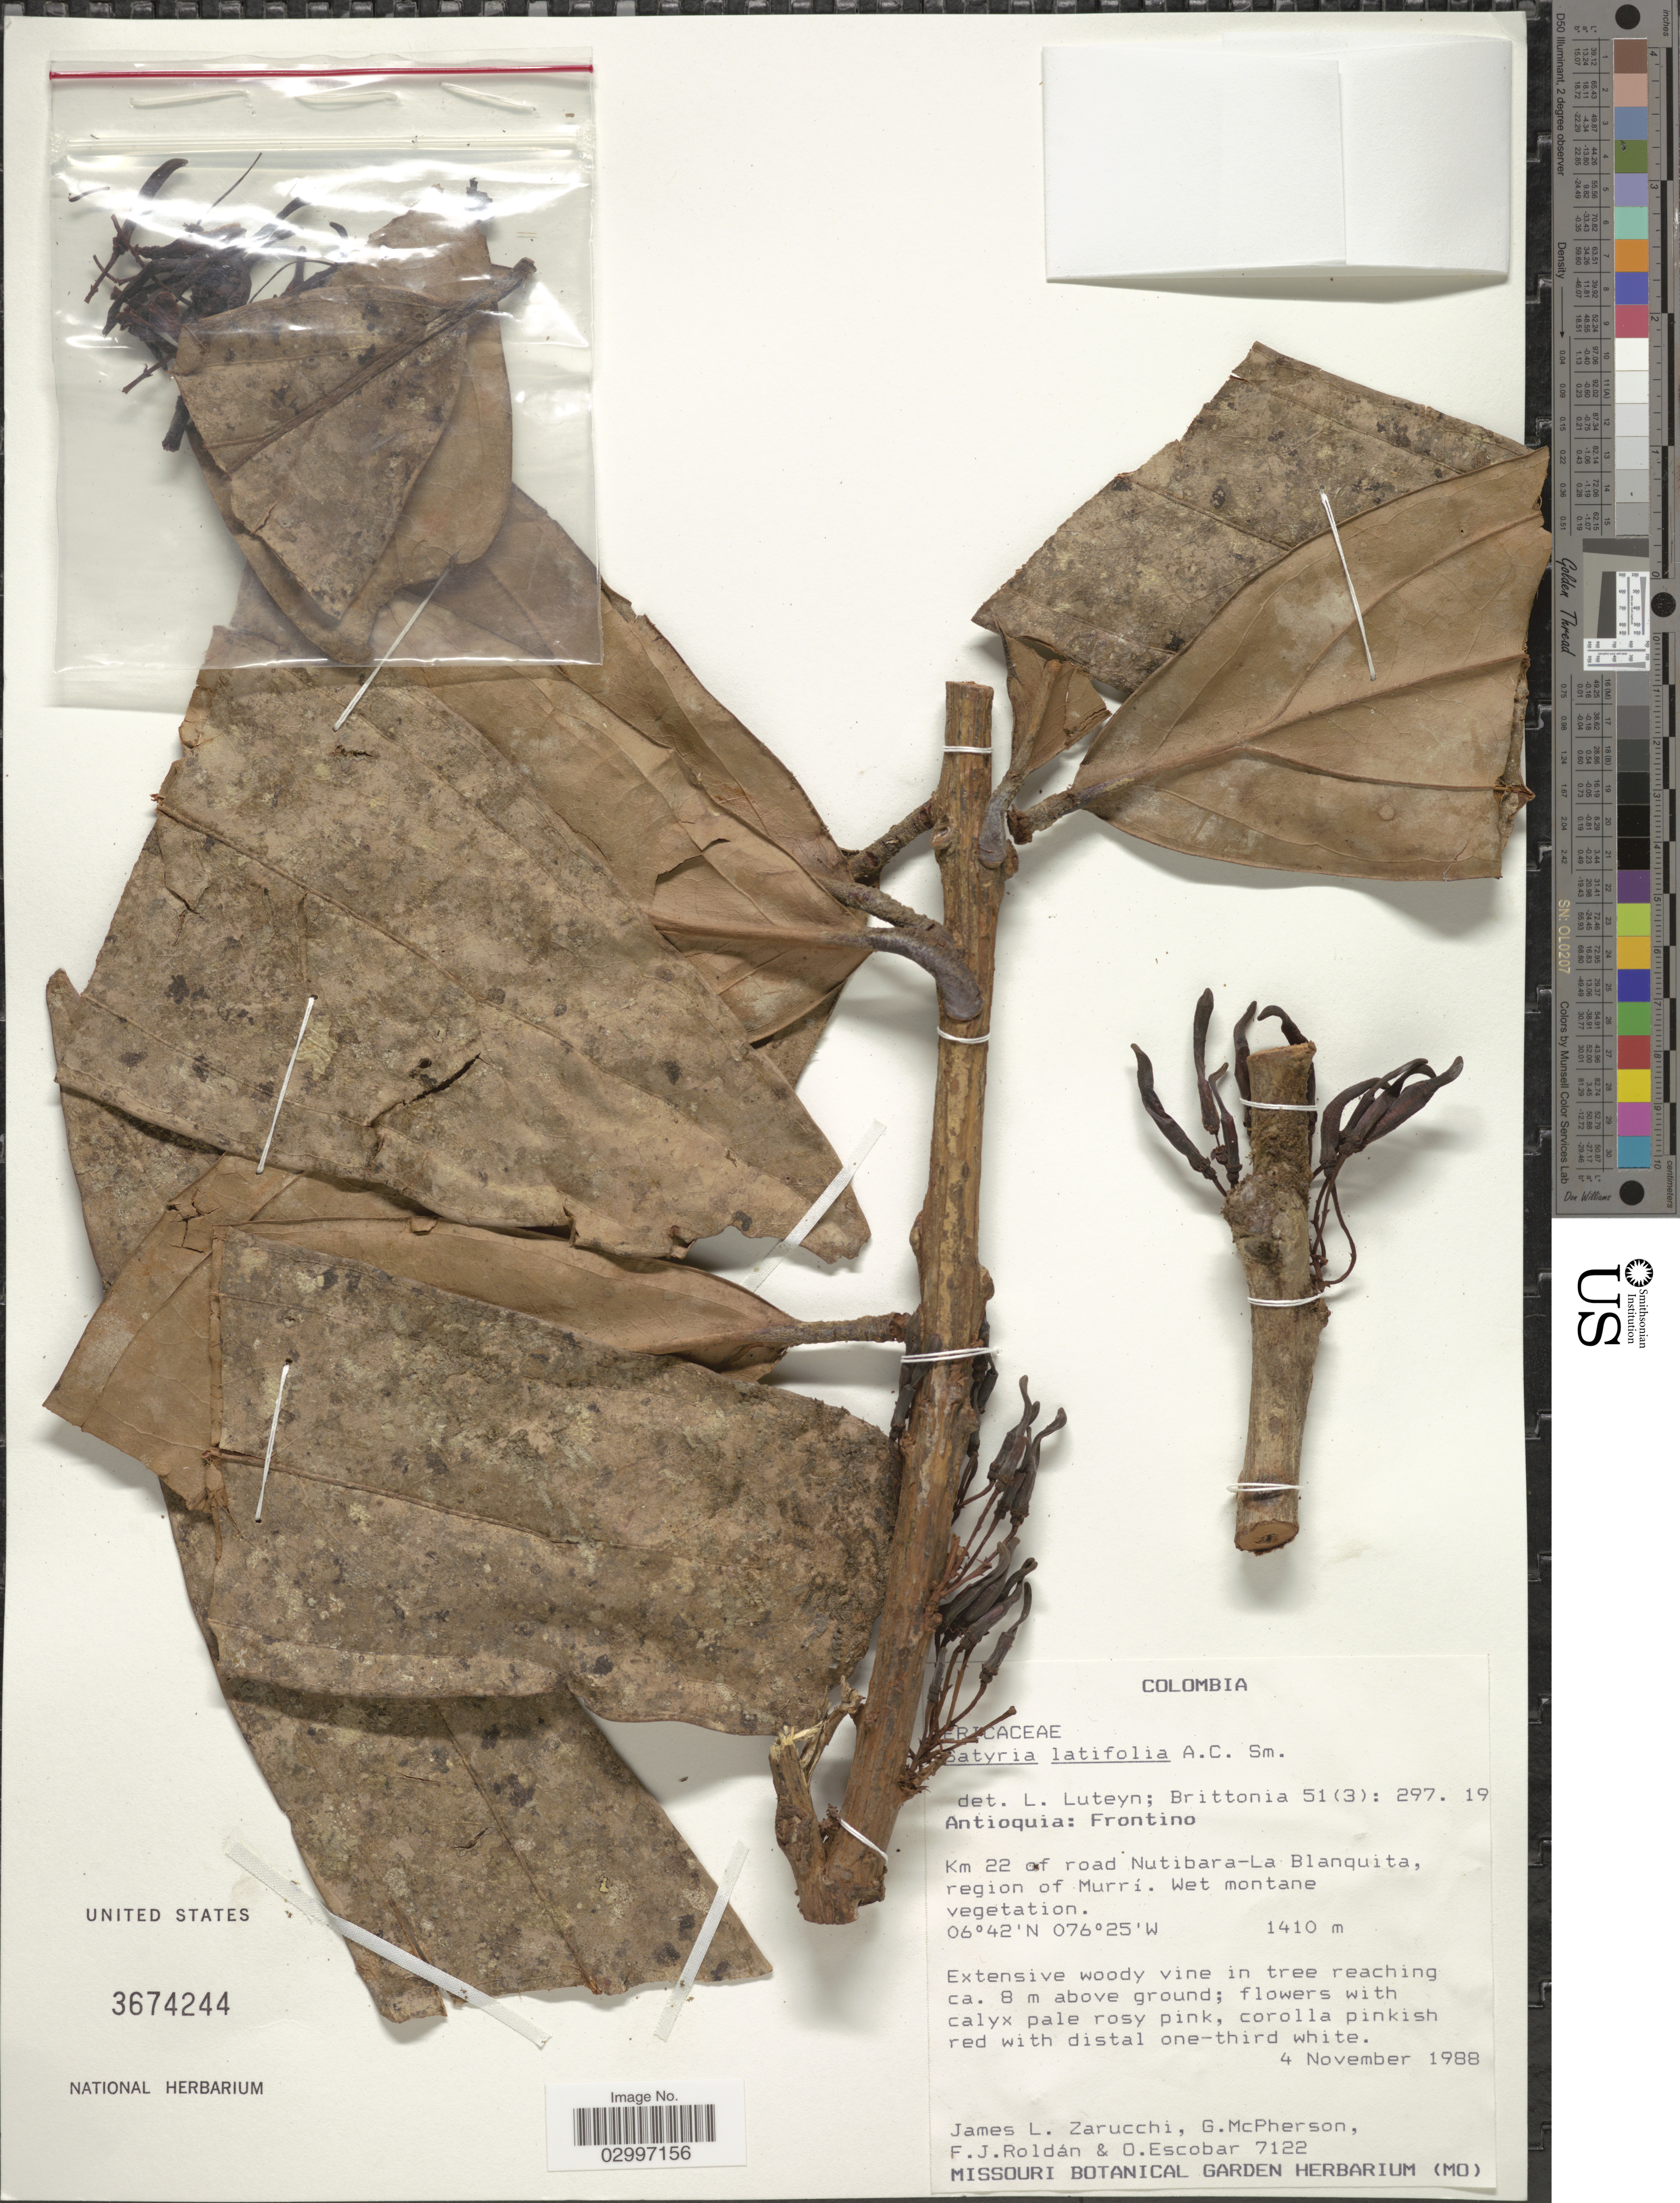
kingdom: Plantae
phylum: Tracheophyta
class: Magnoliopsida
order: Ericales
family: Ericaceae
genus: Satyria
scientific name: Satyria latifolia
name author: A.C. Sm.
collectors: J. L. Zarucchi, G. McPherson, F. J. Roldán & O. Escobar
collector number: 7122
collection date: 1988-11-04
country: Colombia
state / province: Antioquia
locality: Frontino, Km 22 of road Nutibara-La Blanquita, region of Murri.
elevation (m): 1410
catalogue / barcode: US 3674244